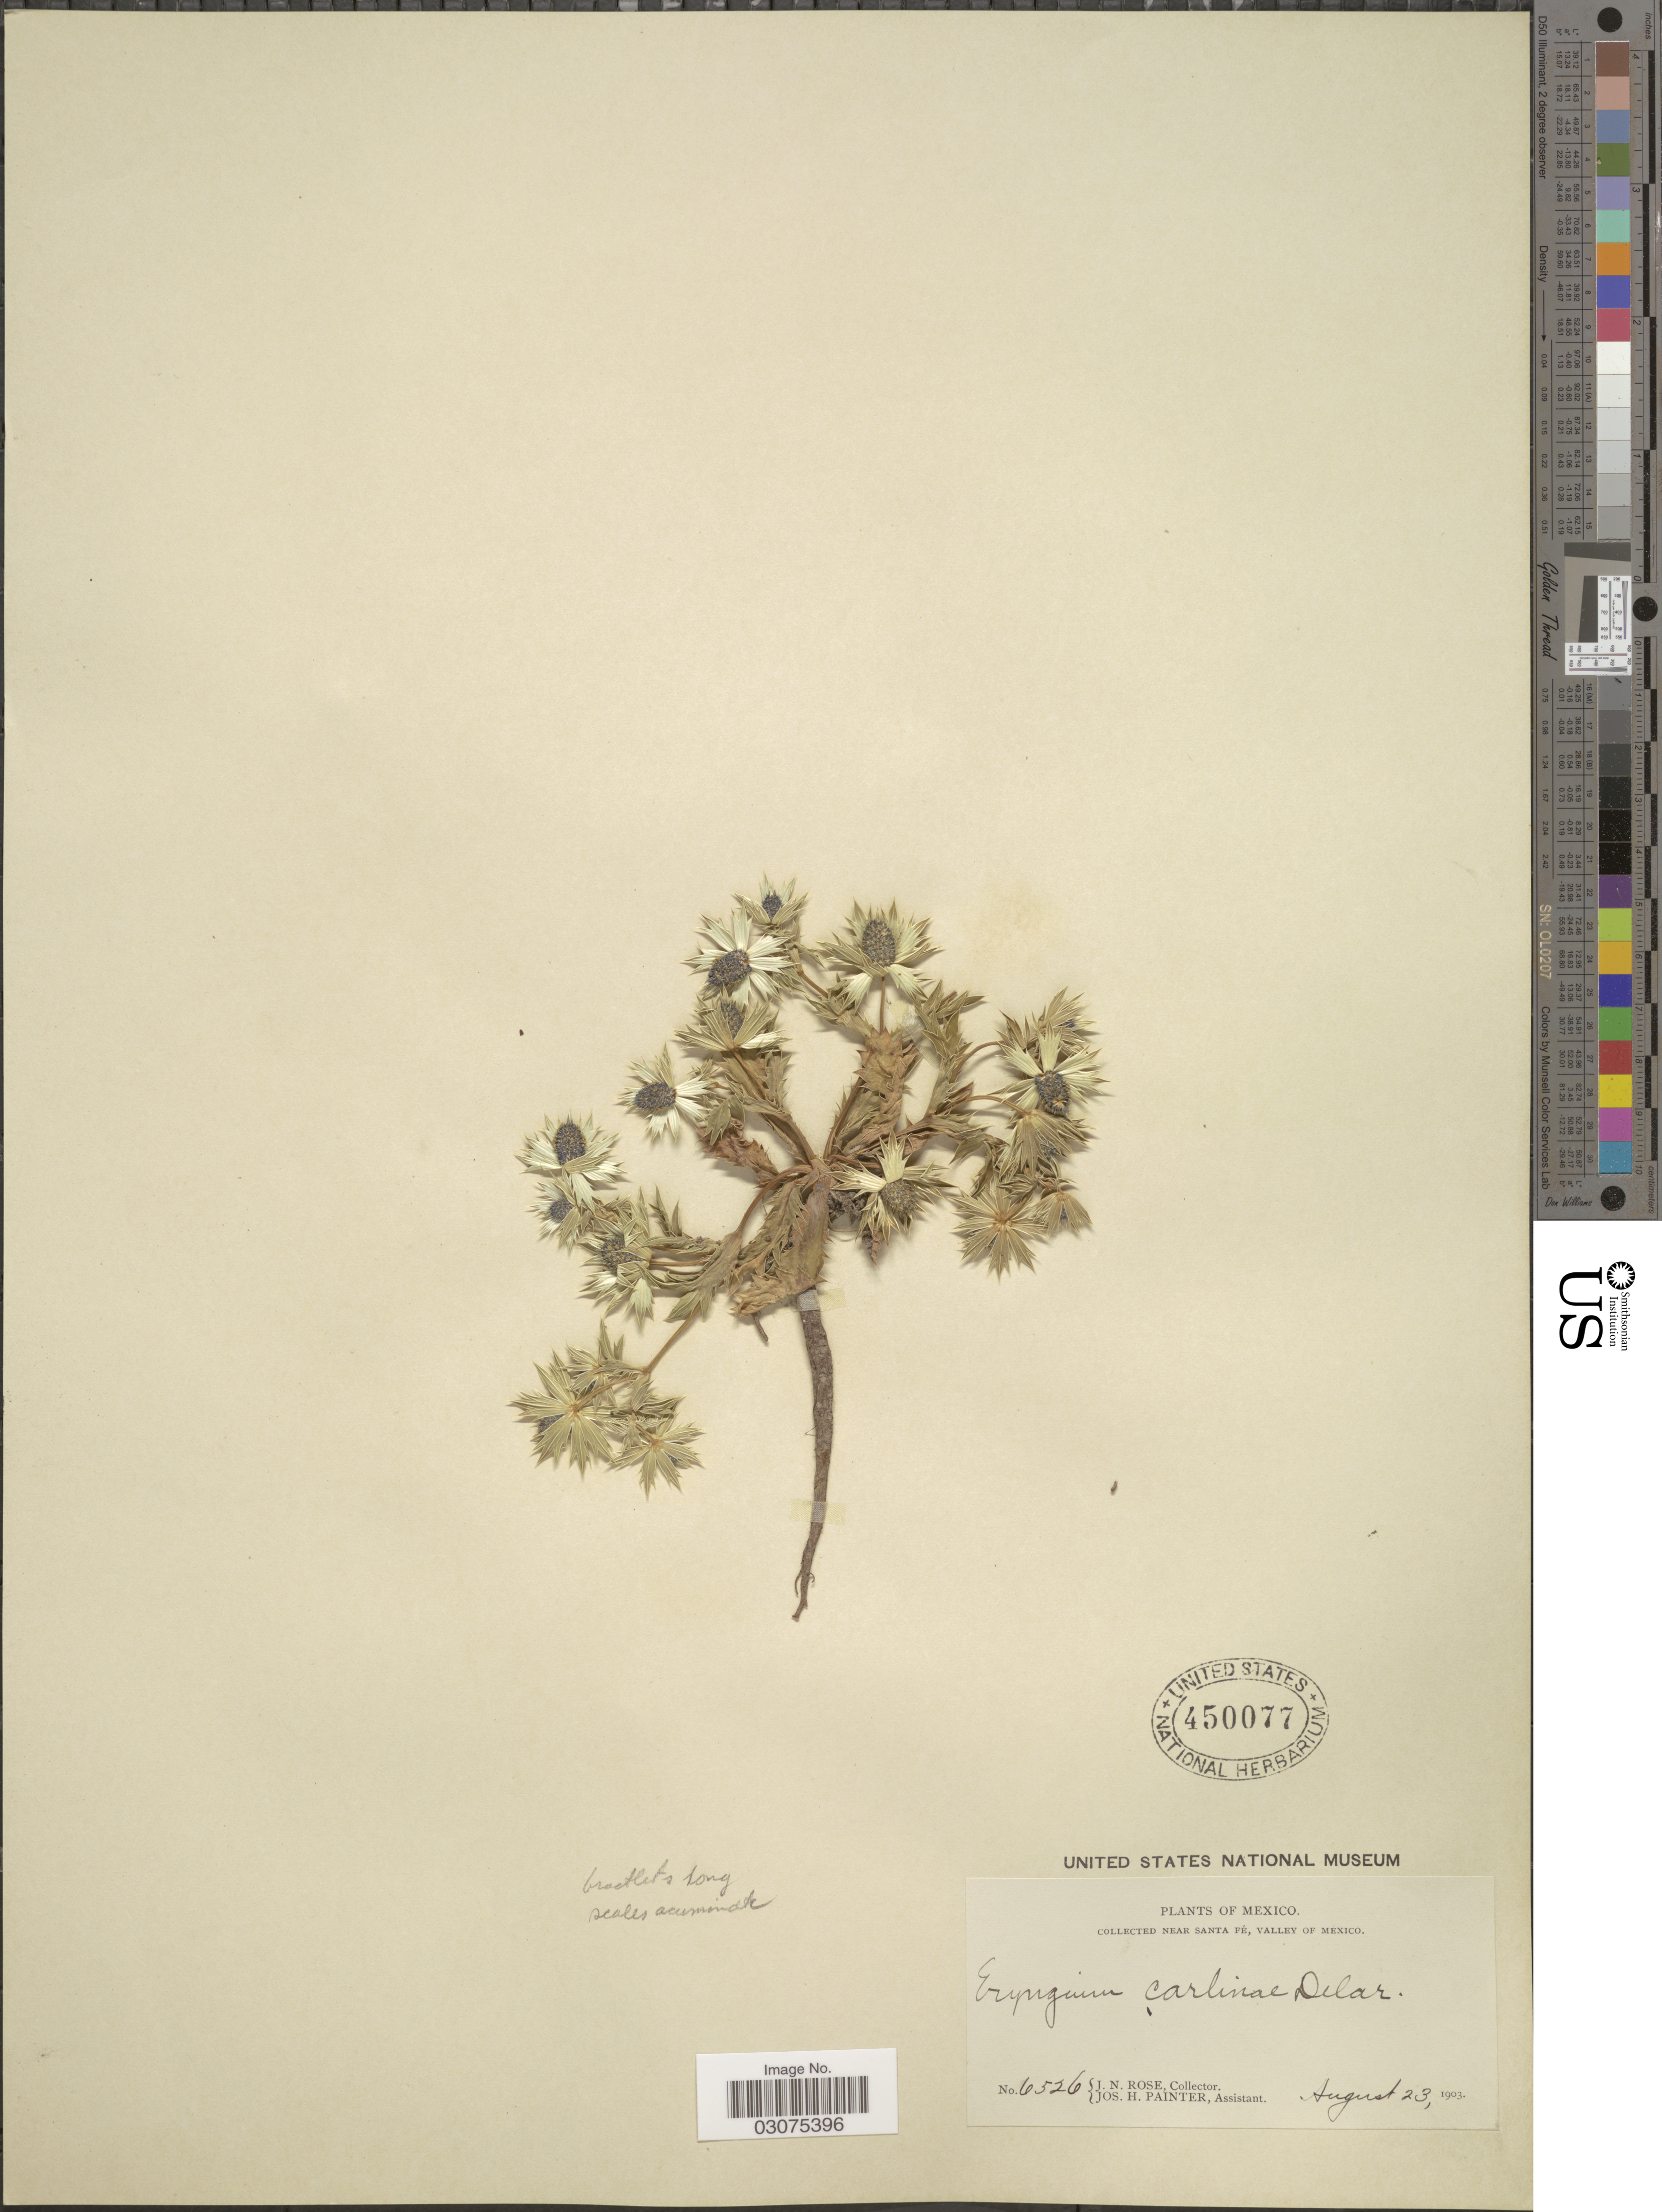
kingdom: Plantae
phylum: Tracheophyta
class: Magnoliopsida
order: Apiales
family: Apiaceae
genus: Eryngium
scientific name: Eryngium carlinae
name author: F. Delaroche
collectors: J. N. Rose & J. H. Painter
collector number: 6526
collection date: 1903-08-23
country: Mexico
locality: Near Santa Fé, Valley of Mexico.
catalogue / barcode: US 450077